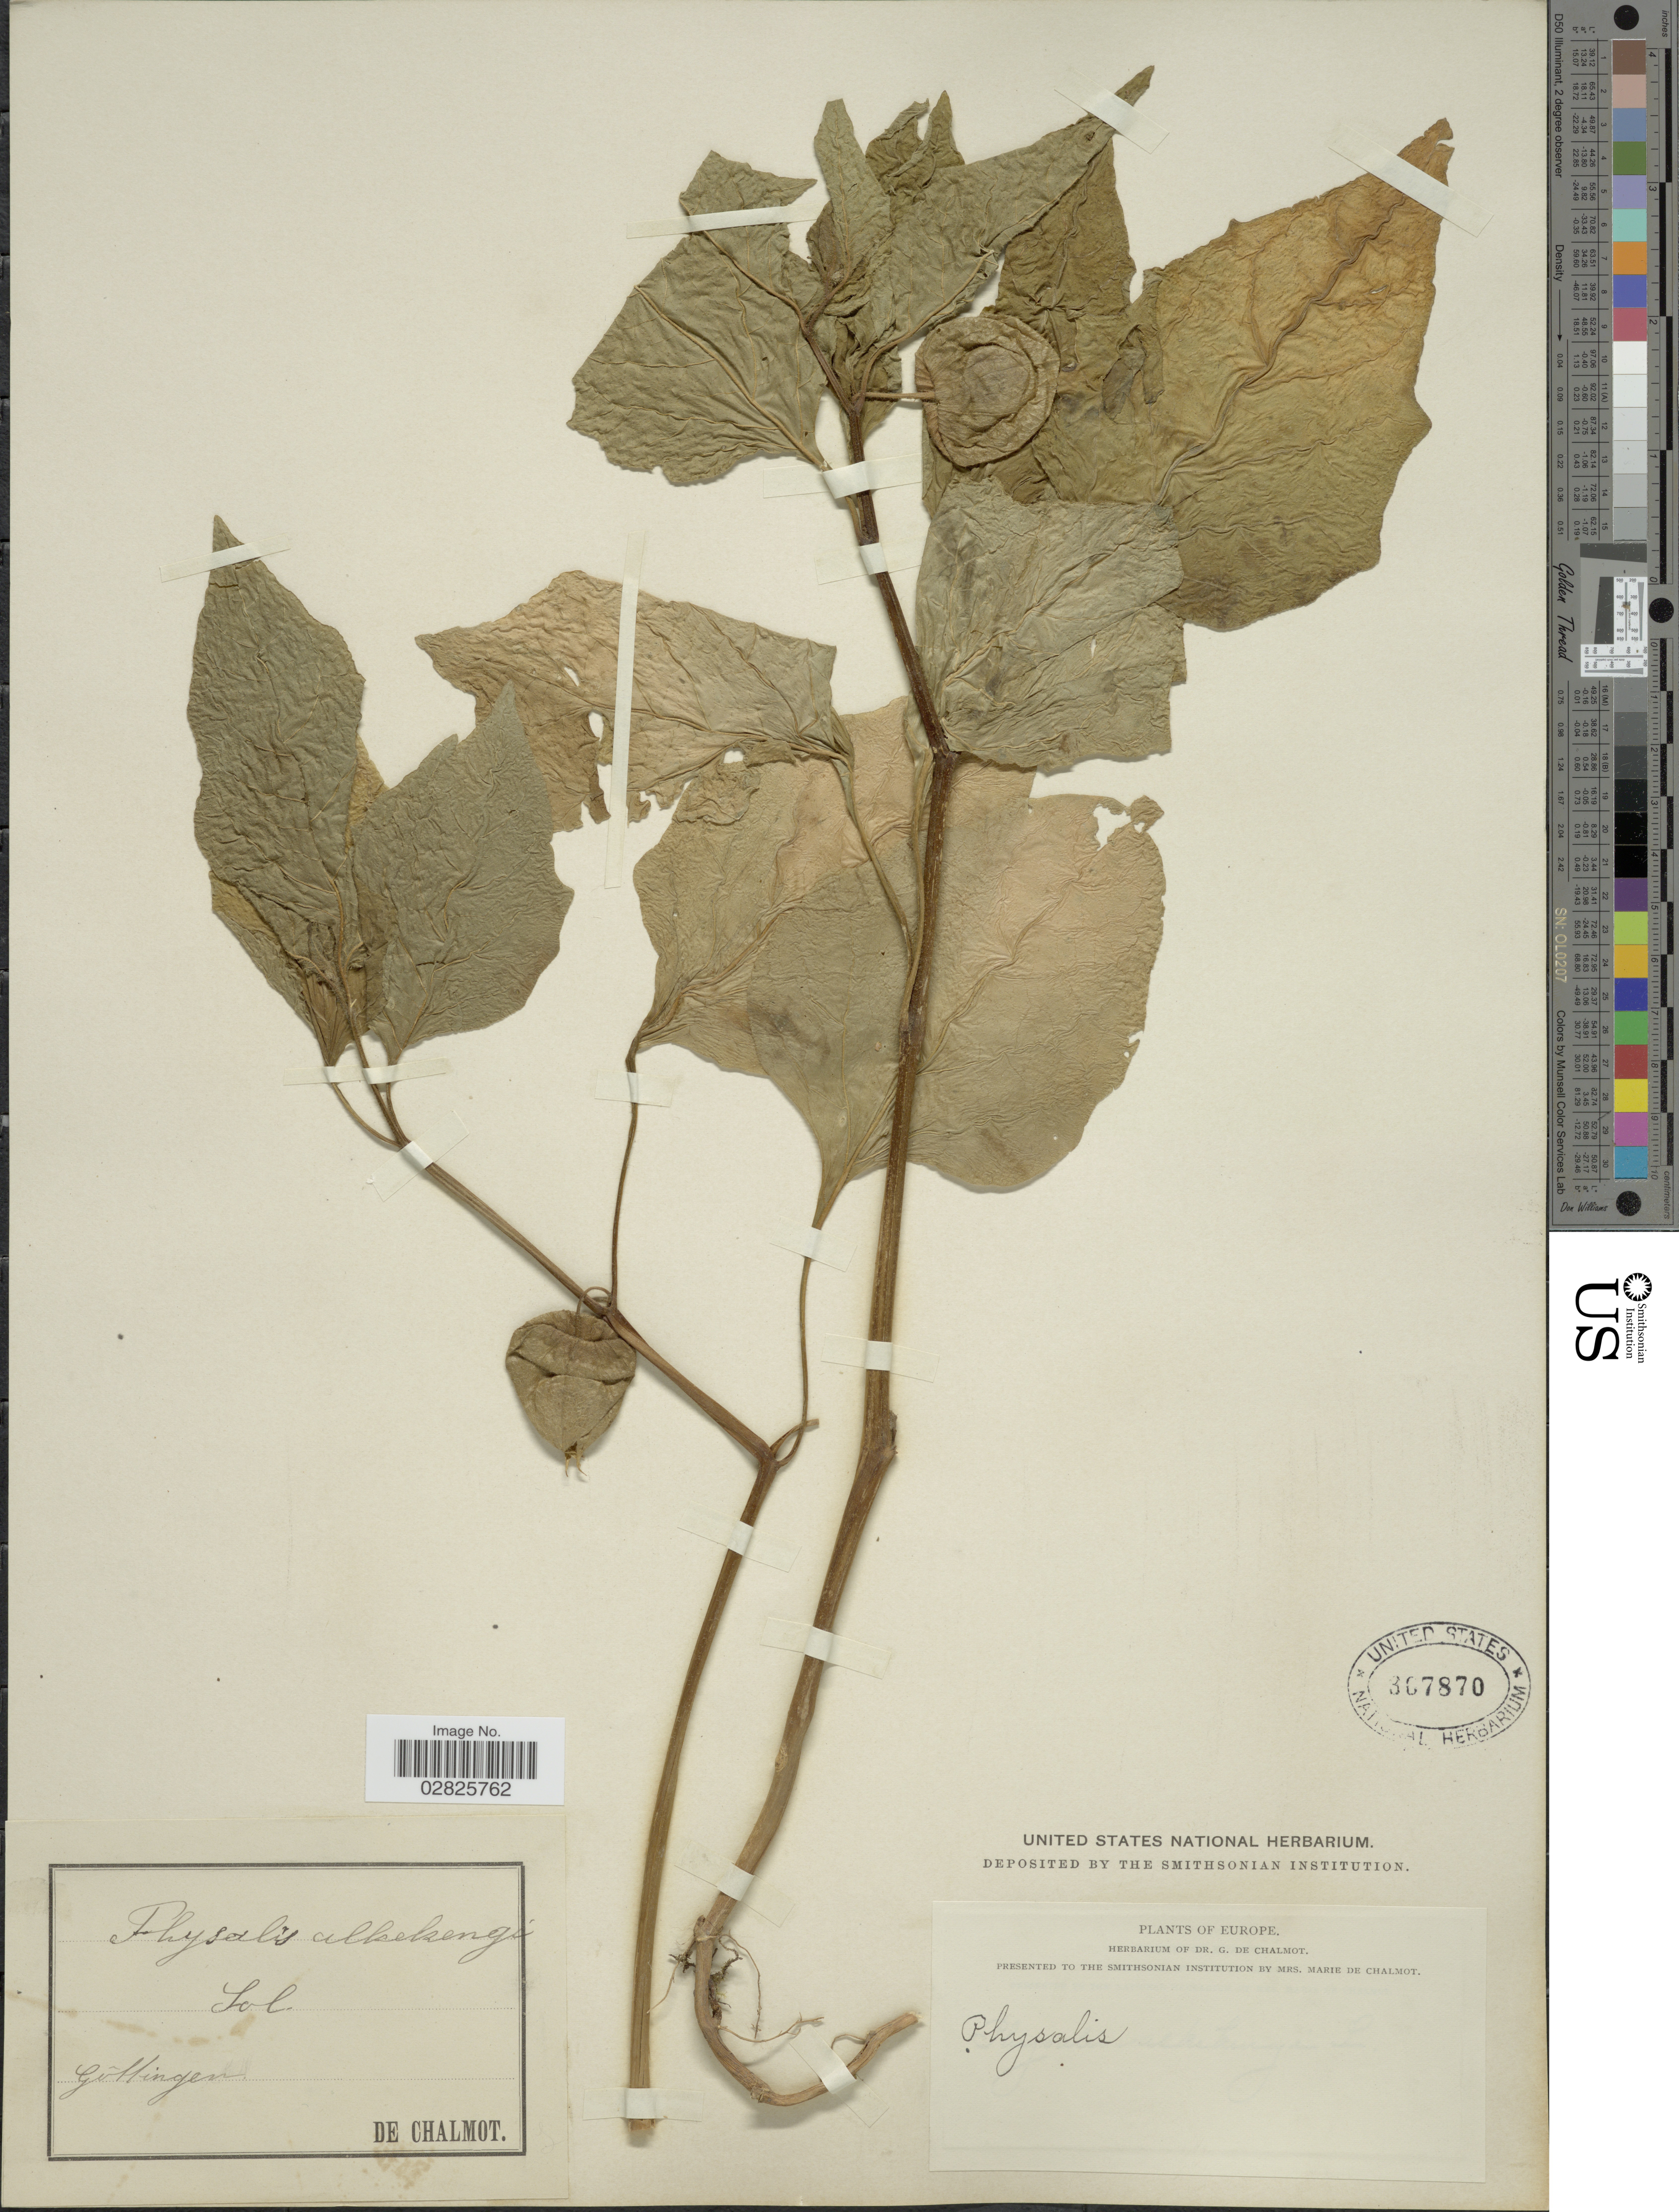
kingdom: Plantae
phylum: Tracheophyta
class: Magnoliopsida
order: Solanales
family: Solanaceae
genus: Physalis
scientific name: Physalis alkekengi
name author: L.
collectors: G. de Chalmot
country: Germany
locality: Europe. Gottingen.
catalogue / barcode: US 307870